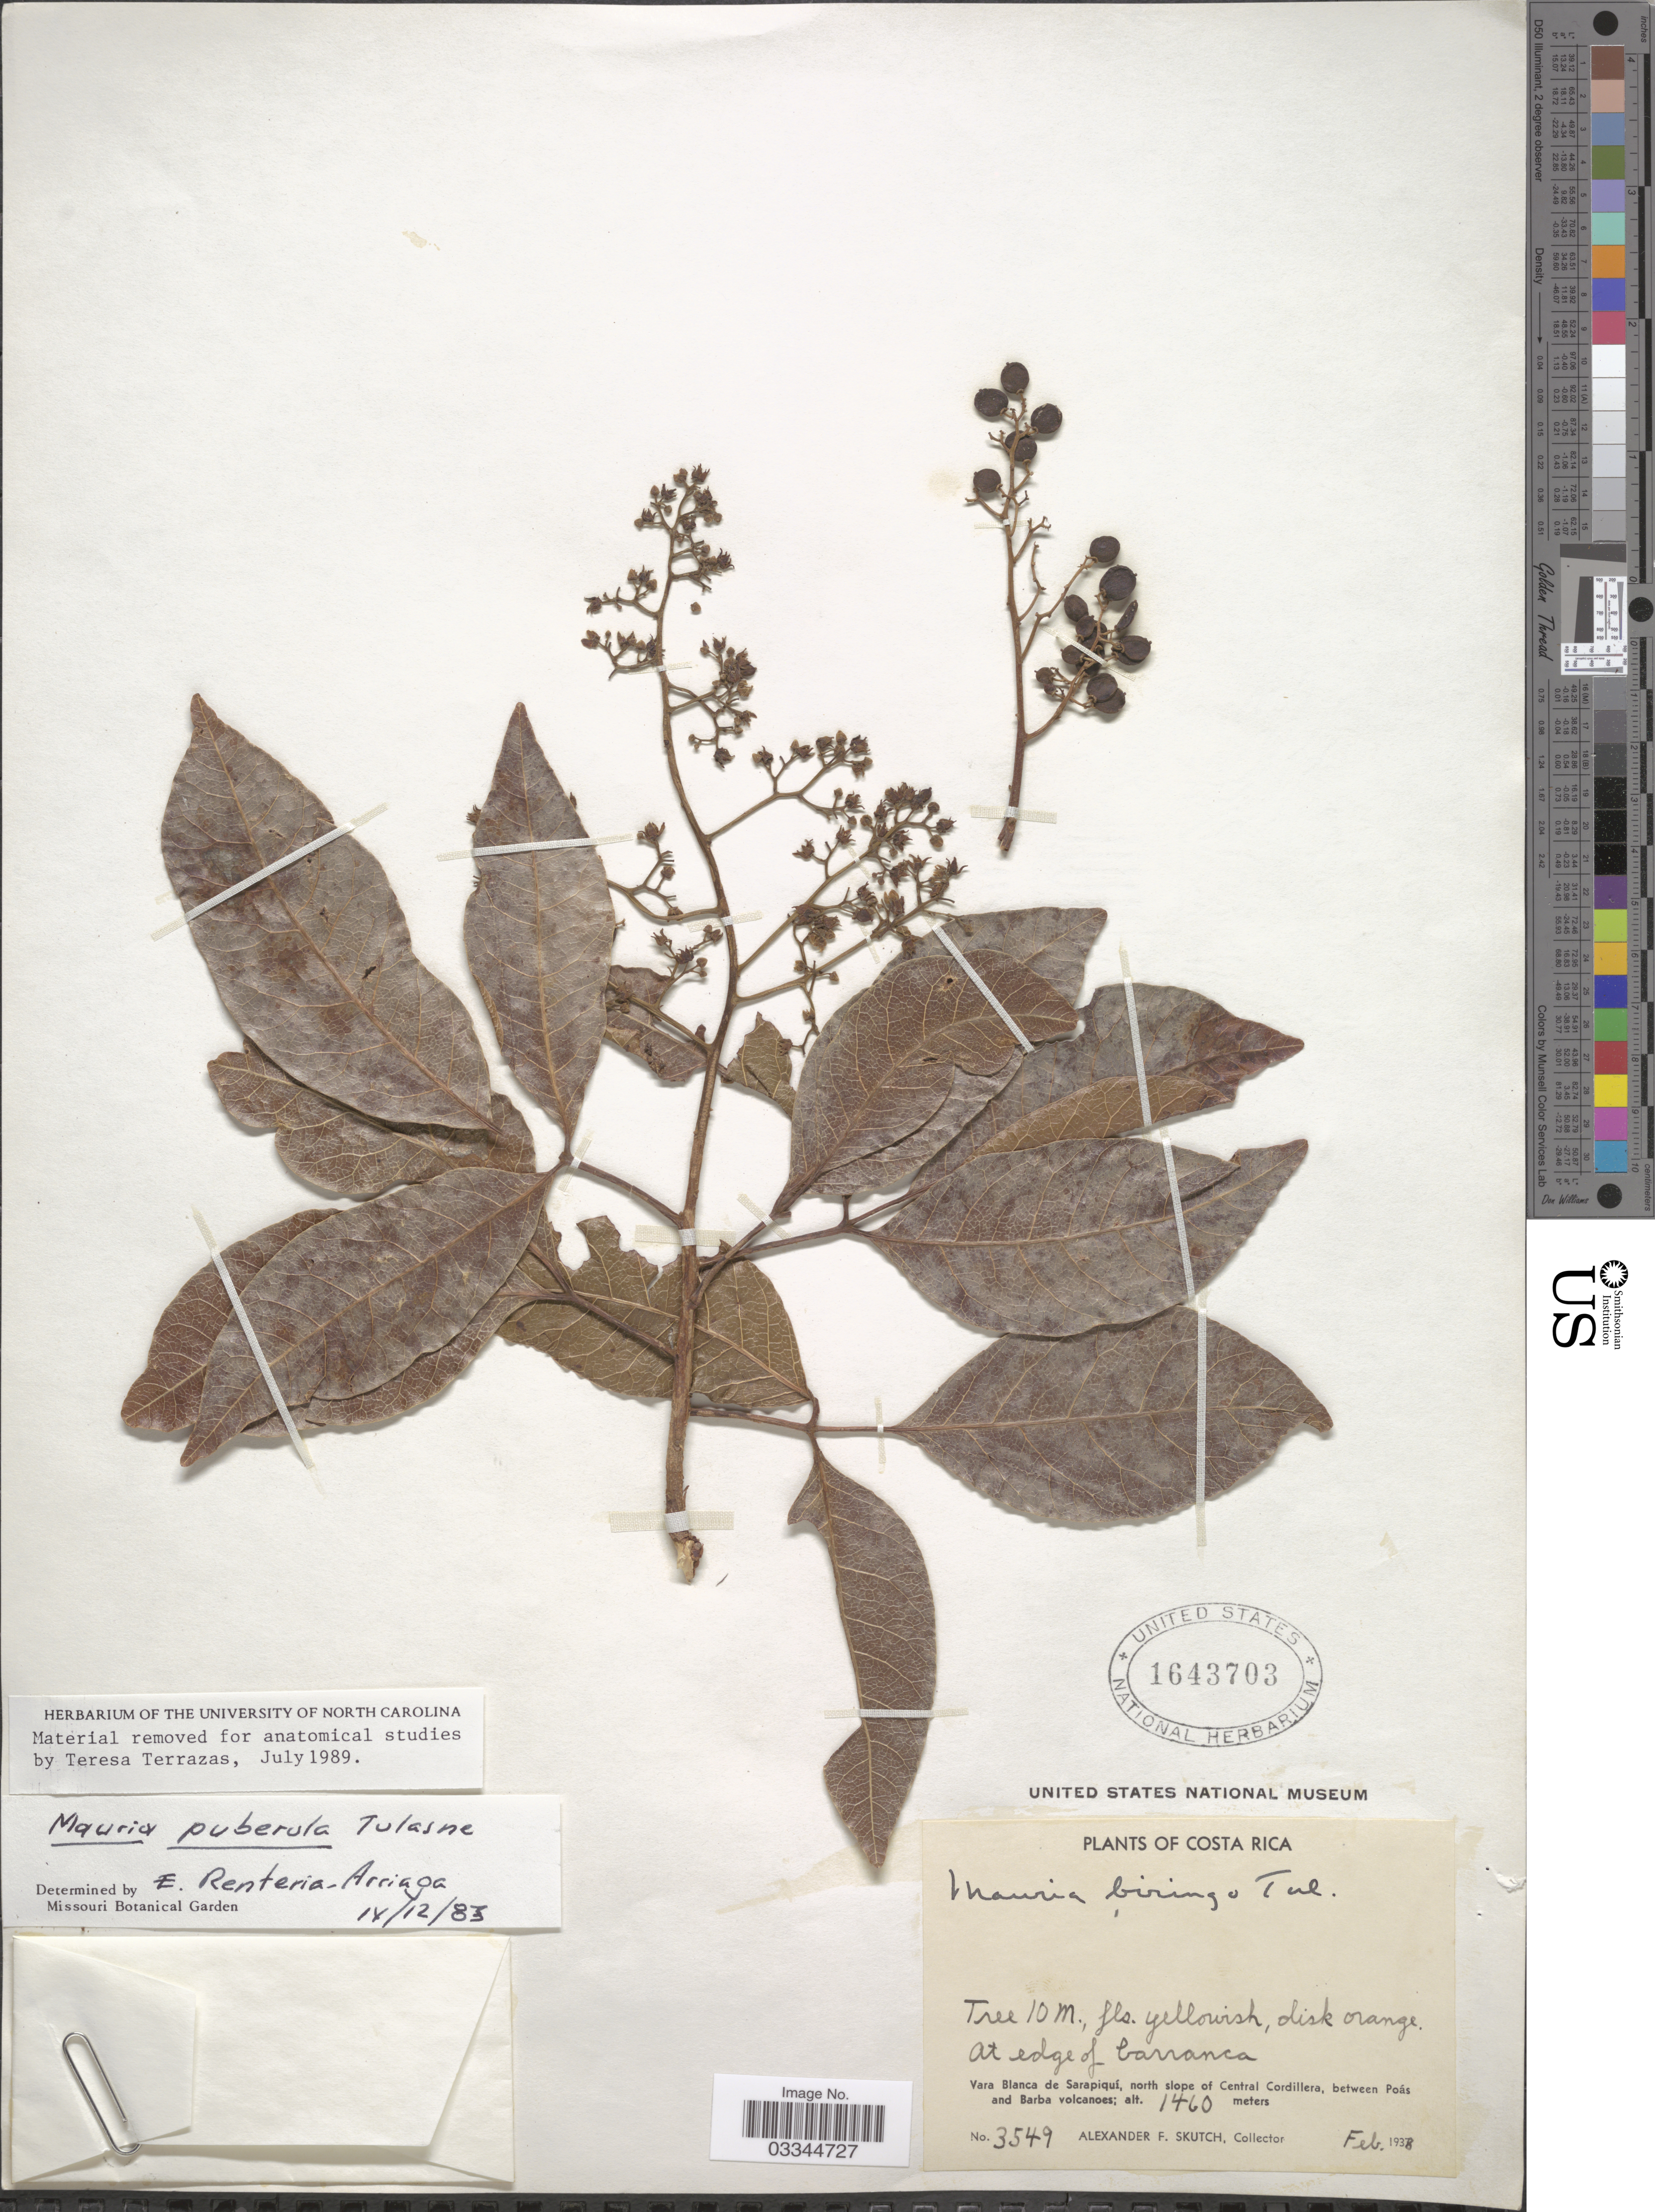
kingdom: Plantae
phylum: Tracheophyta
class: Magnoliopsida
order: Sapindales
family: Anacardiaceae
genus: Mauria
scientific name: Mauria puberula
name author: Tul.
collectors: A. F. Skutch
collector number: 3549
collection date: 1938-02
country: Costa Rica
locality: Vara Blanca de Sarapiquí, north slopes of Central Cordillera, between Poás and Barba volcanoes.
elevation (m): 1460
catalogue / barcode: US 1643703